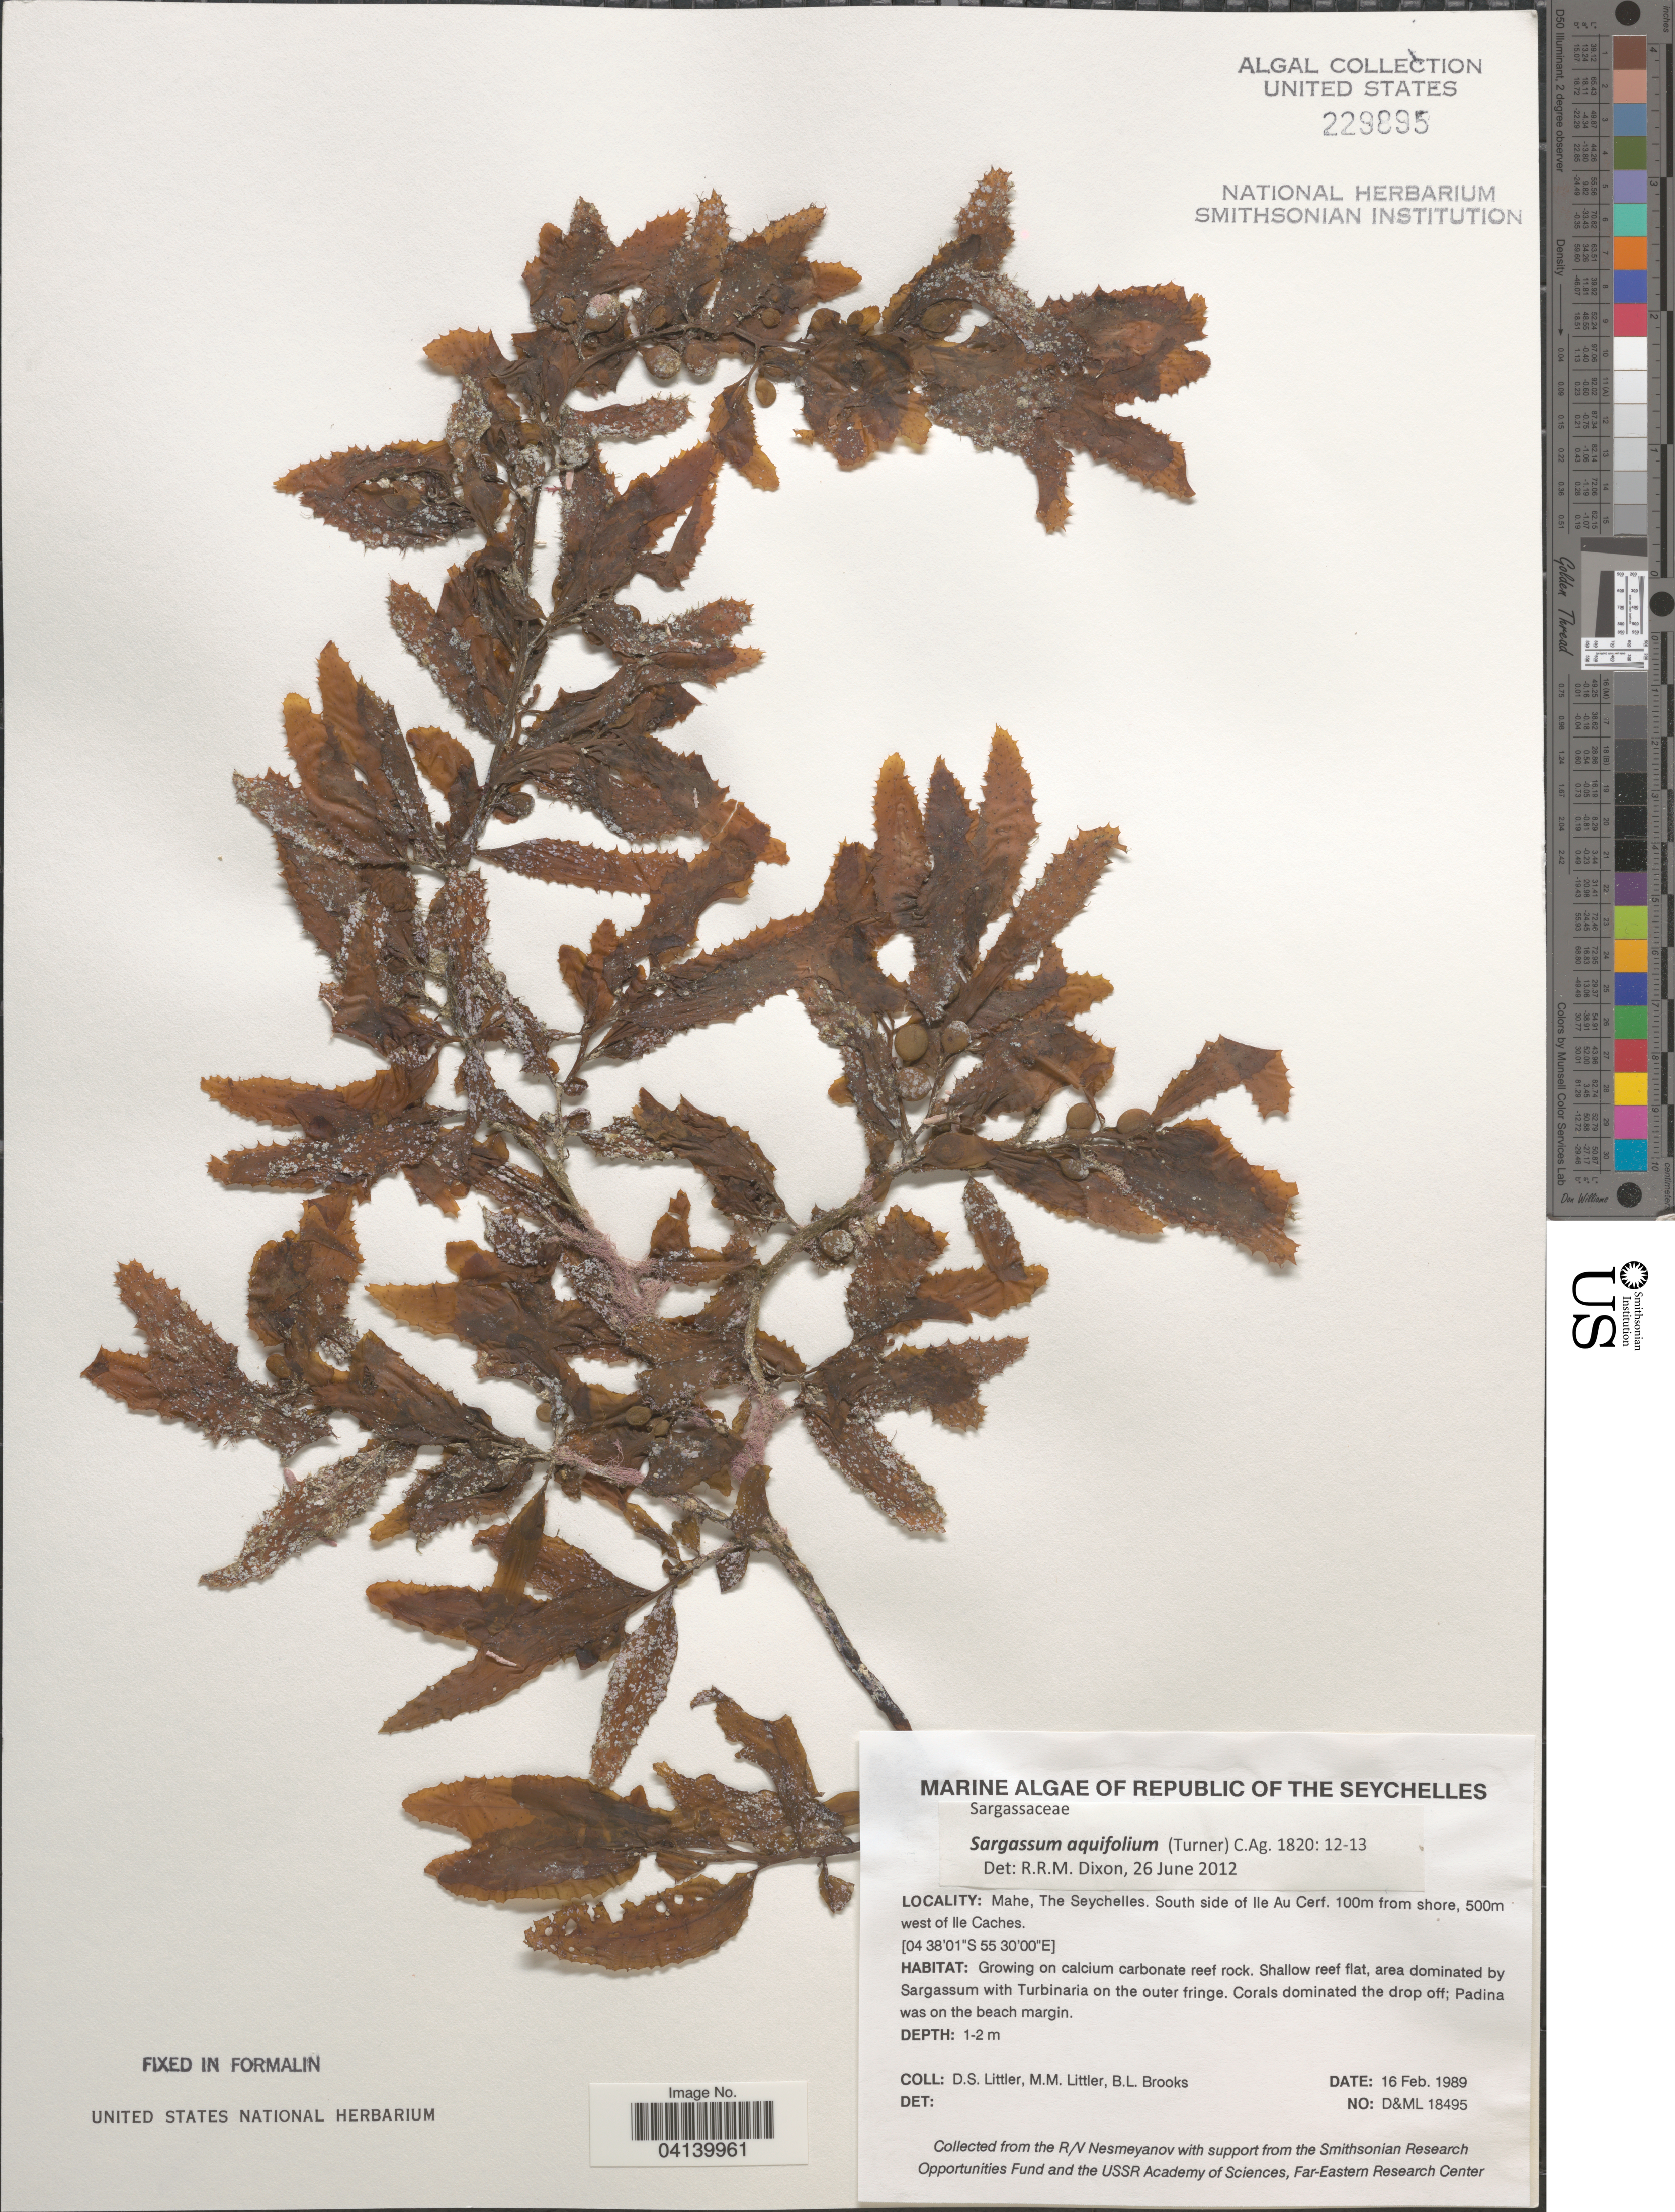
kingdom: Chromista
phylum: Ochrophyta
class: Phaeophyceae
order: Fucales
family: Sargassaceae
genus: Sargassum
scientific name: Sargassum aquifolium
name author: (Turner) C. Agardh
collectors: D. S. Littler & B. Brooks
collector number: D&ML18495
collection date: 1989-02-16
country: Seychelles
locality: Republic of The Seychelles. Mahe. South side of Ile Au Cerf. 100m from shore, 500m west of Ile Caches.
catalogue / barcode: US 229895